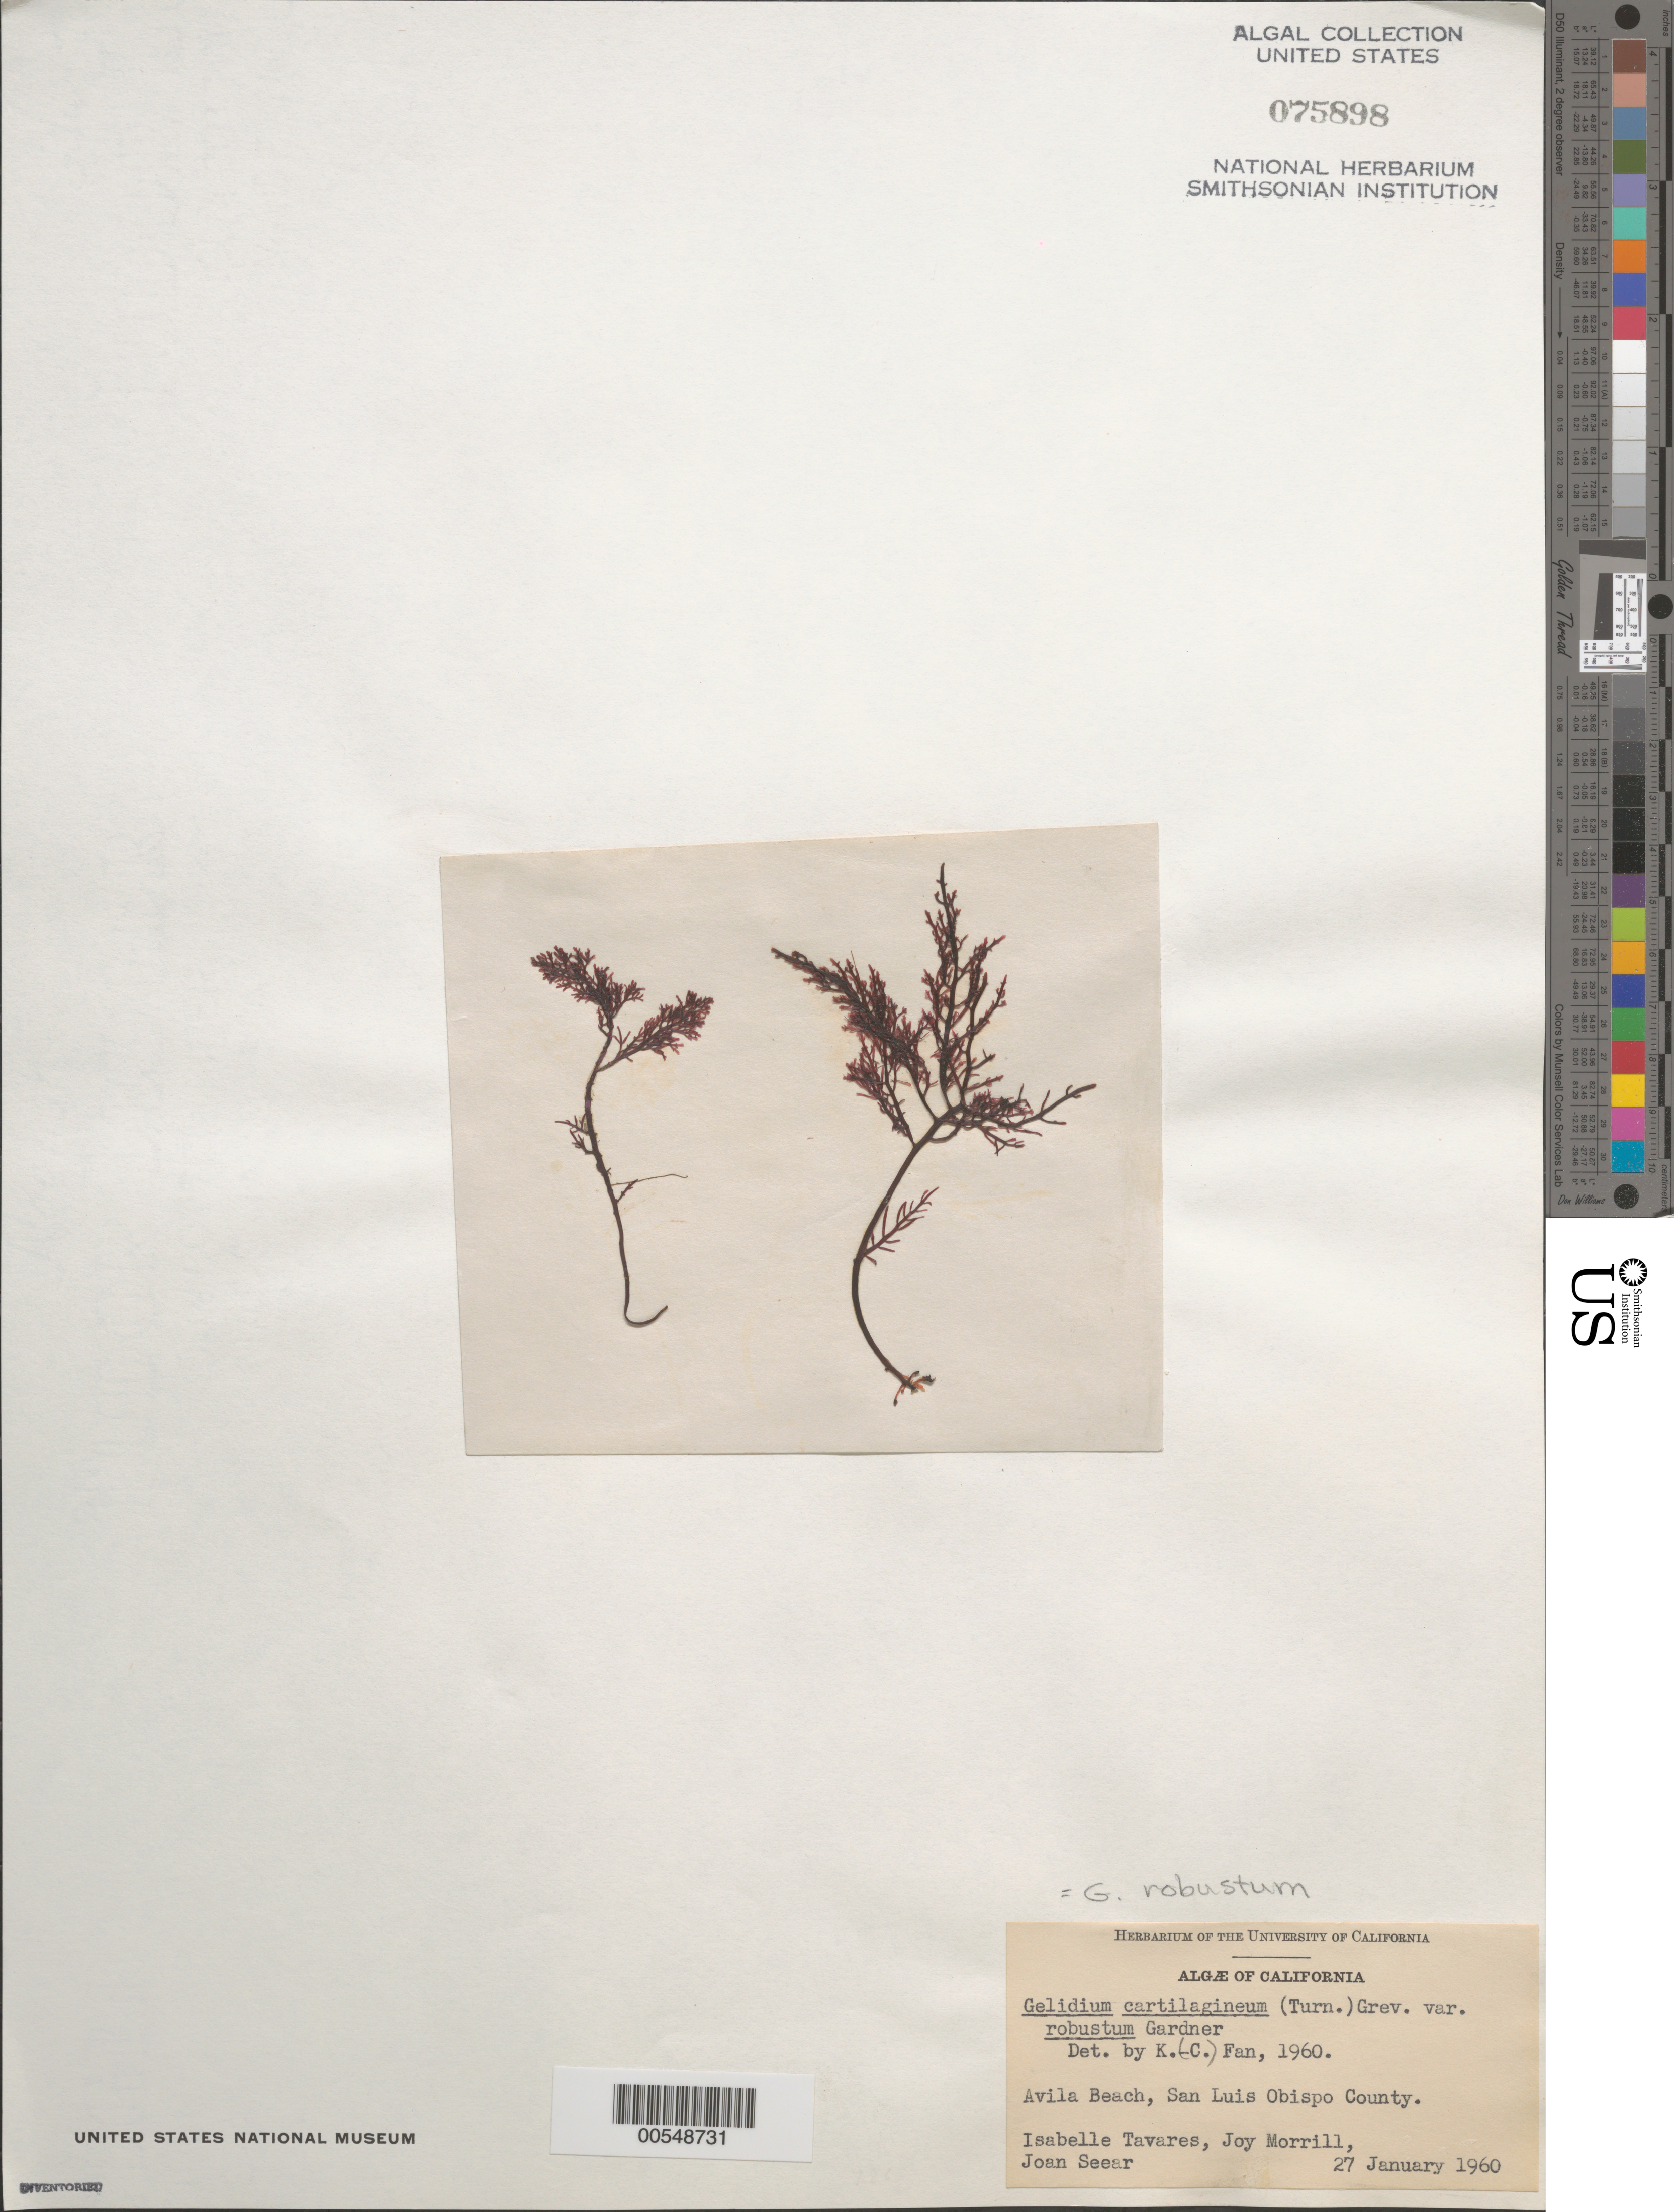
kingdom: Plantae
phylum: Rhodophyta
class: Florideophyceae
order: Gelidiales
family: Gelidiaceae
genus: Gelidium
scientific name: Gelidium robustum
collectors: I. Tavares, J. Morrill & J. Seear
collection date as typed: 27 Jan 1960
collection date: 1960-01-27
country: United States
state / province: California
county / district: San Luis Obispo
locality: Avila Beach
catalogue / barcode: US 75898